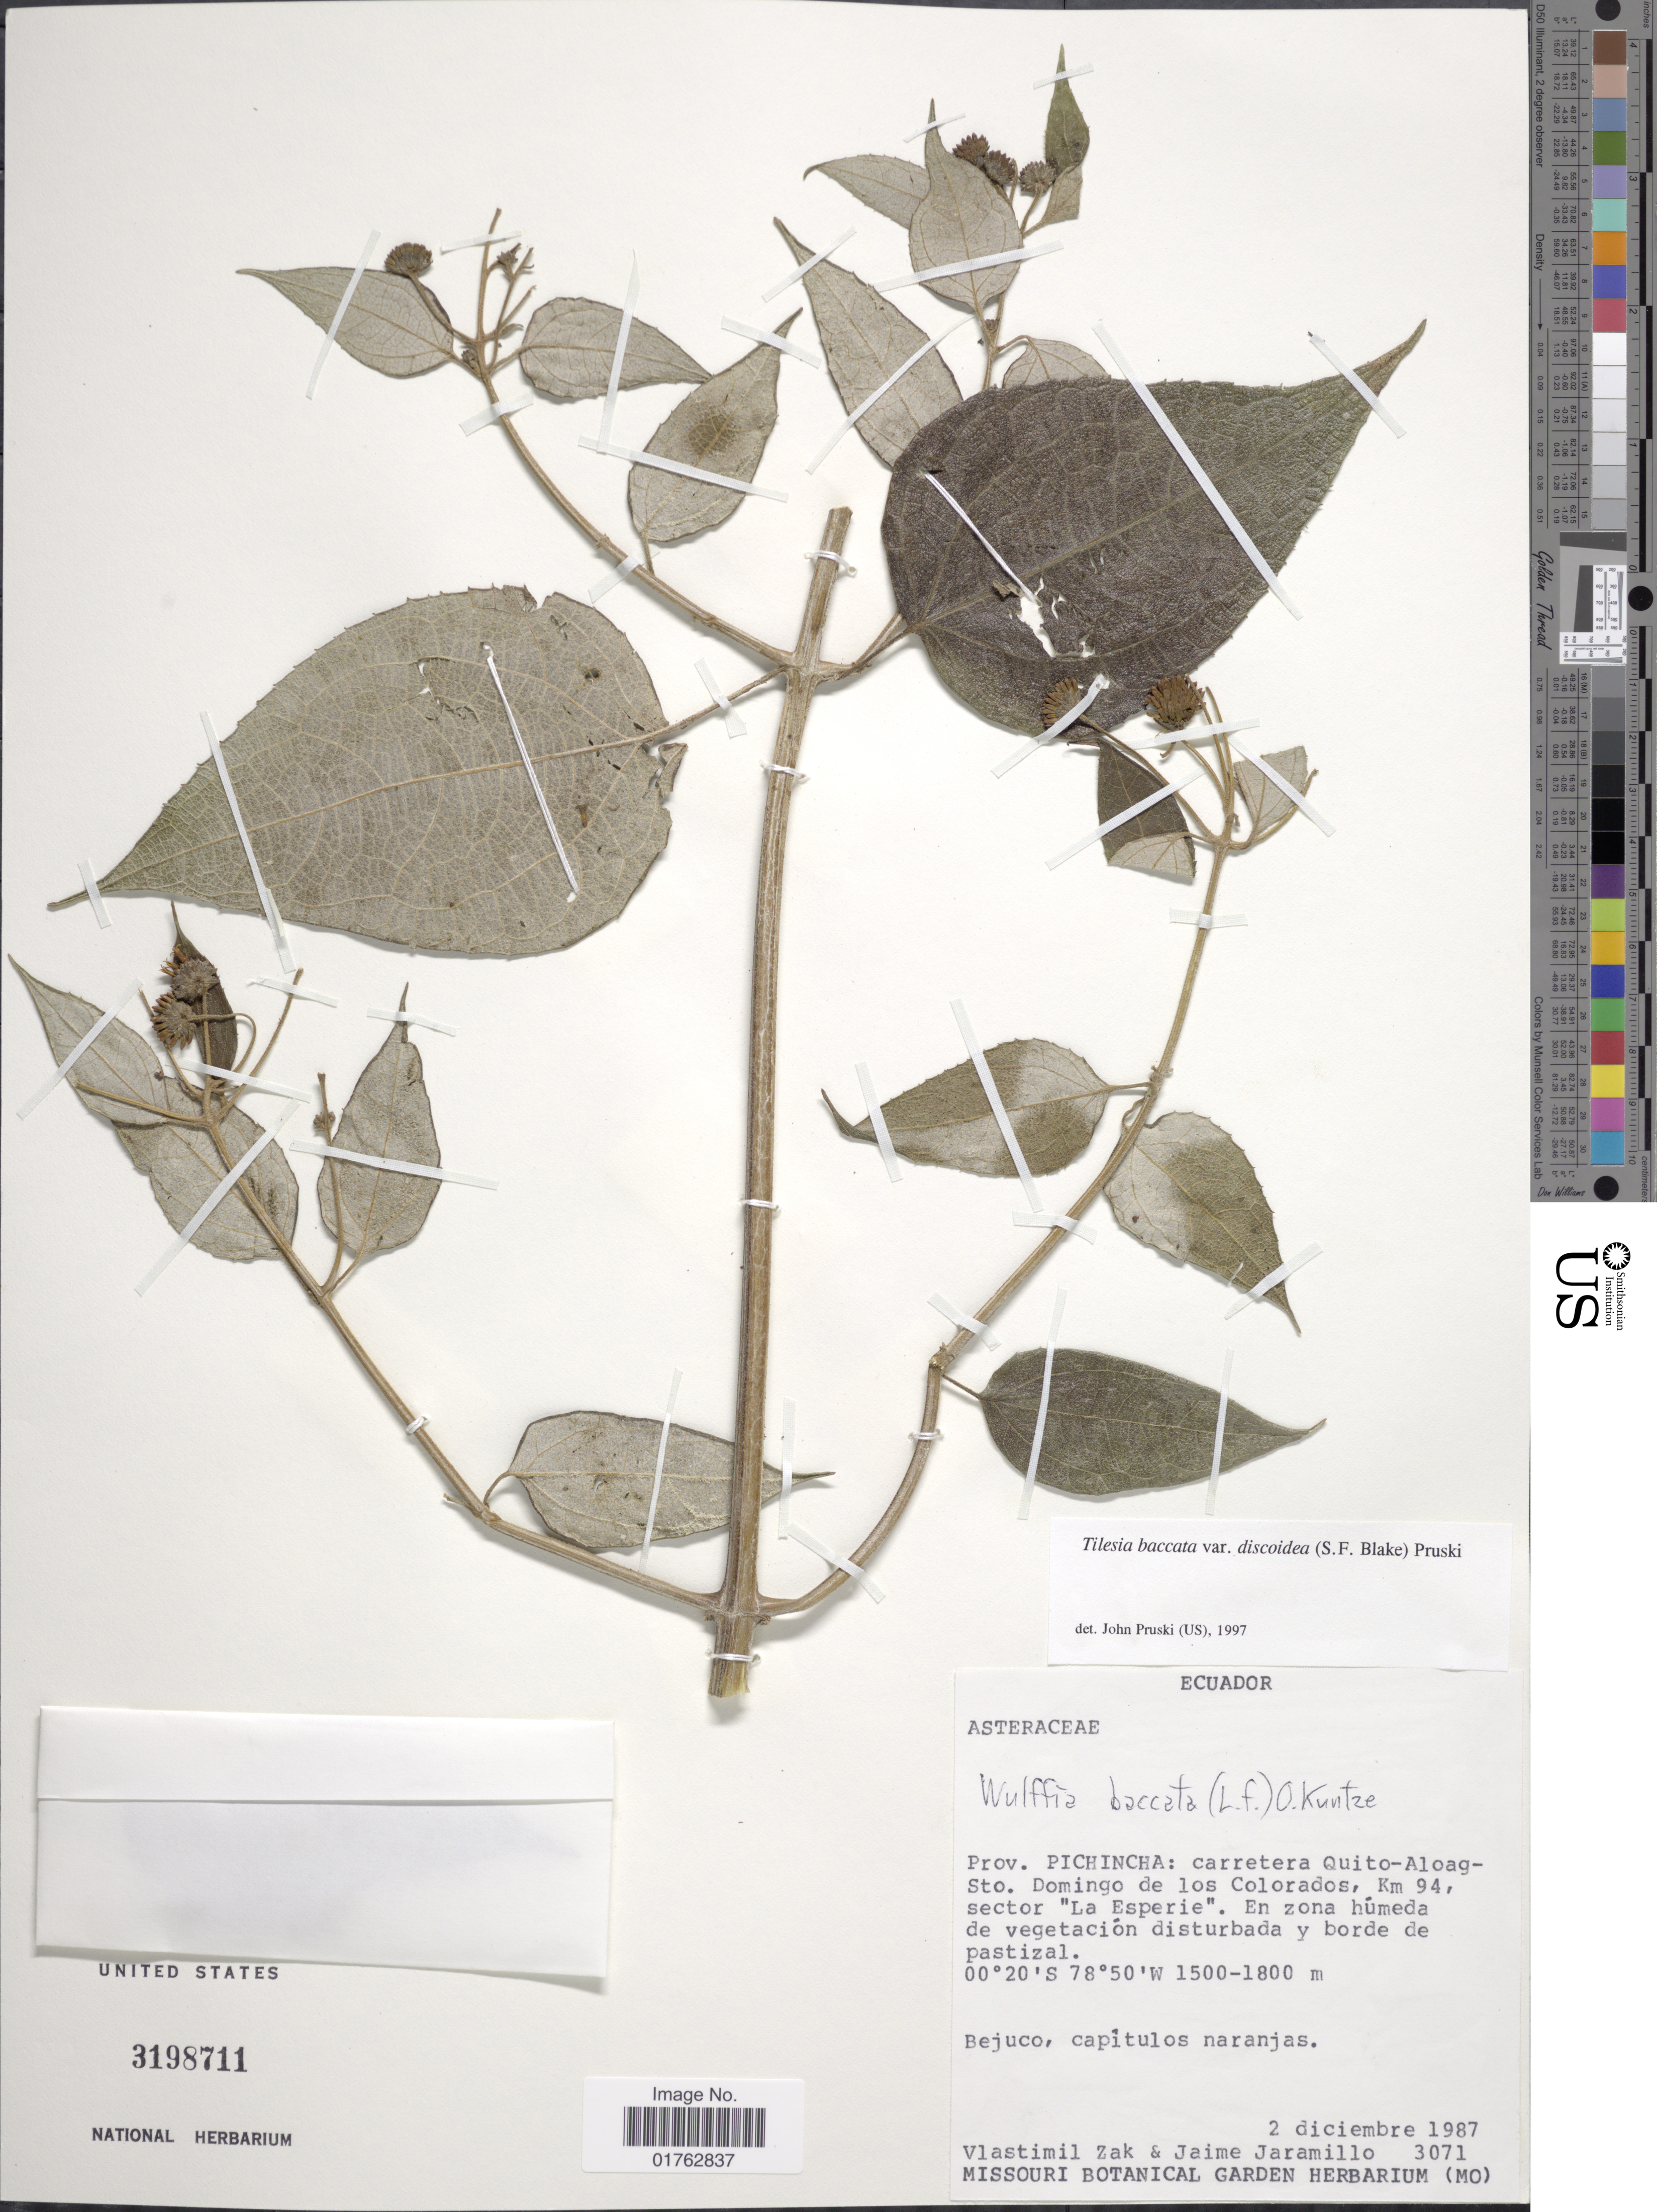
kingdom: Plantae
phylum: Tracheophyta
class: Magnoliopsida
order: Asterales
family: Asteraceae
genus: Wulffia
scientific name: Wulffia baccata var. discoidea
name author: S.F. Blake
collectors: V. Zak & J. Jaramillo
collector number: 3071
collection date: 1987-12-02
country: Ecuador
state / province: Pichincha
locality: Carretera Quito-Aloag-Sto, Domingo de los Colorados, Km 94, sector "La Esperie", en zona humeda de vegetacion disturbada y borde de pastizal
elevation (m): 1500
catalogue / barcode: US 3198711